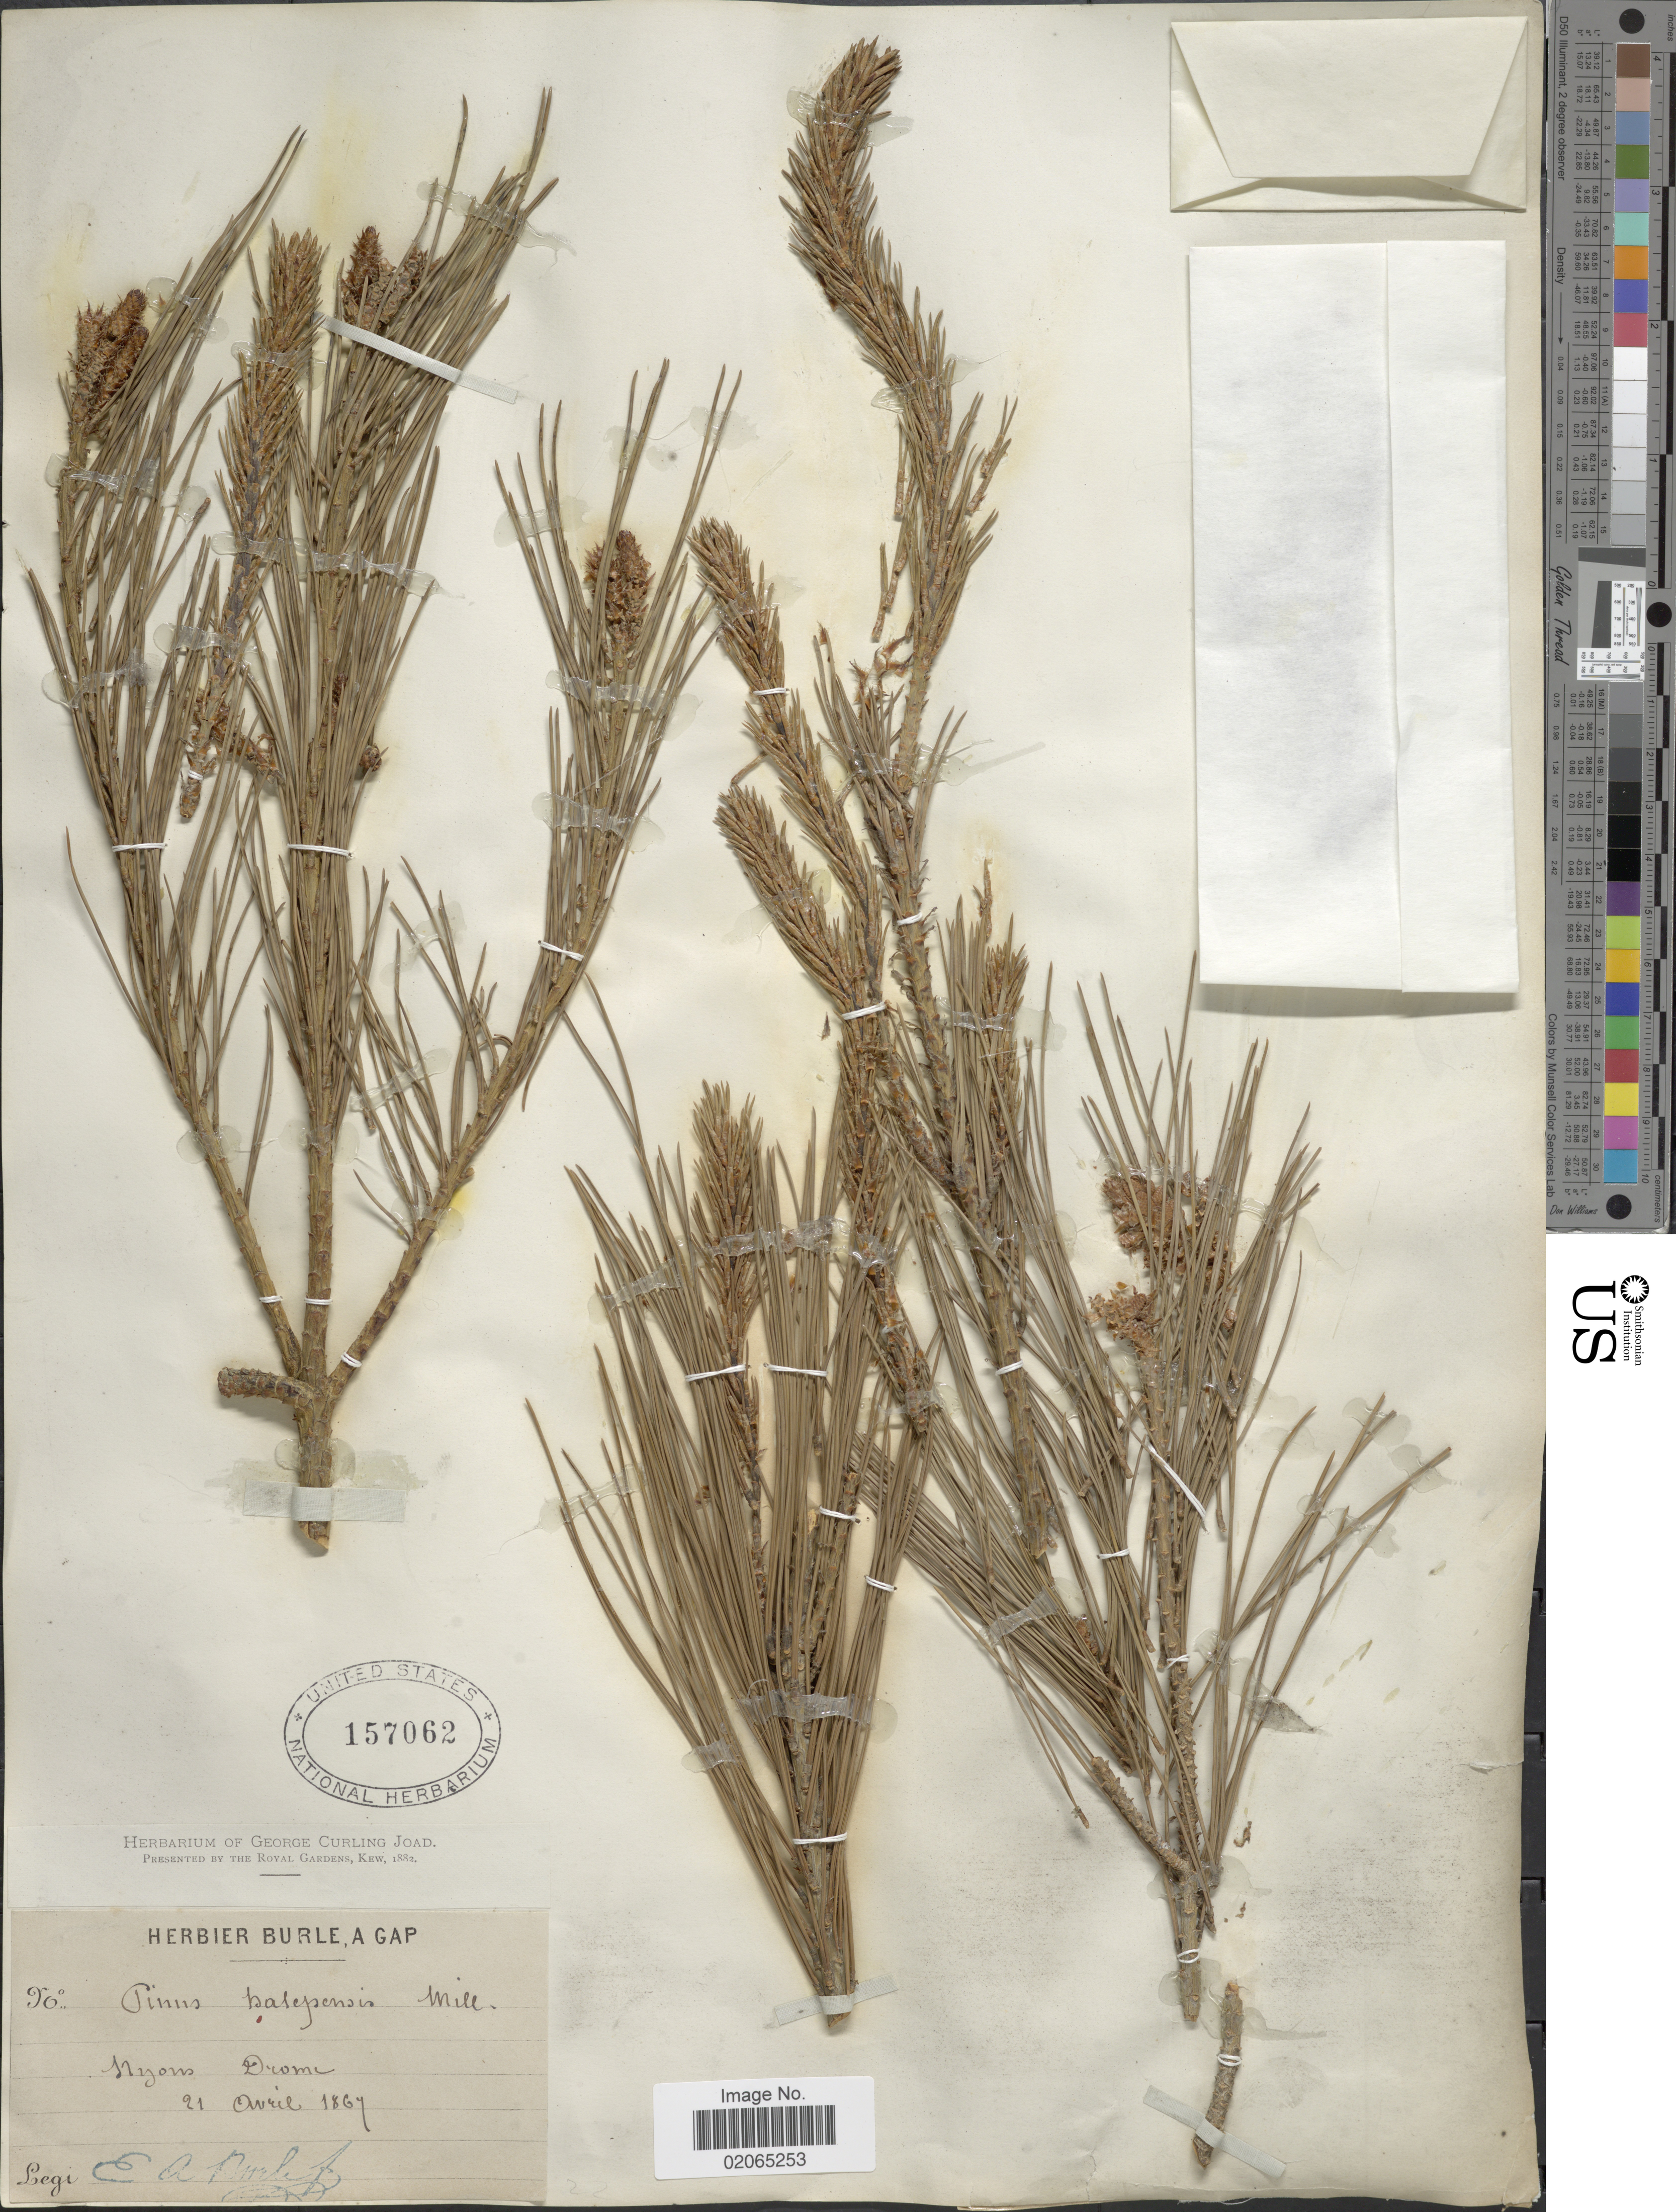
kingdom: Plantae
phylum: Tracheophyta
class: Pinopsida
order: Pinales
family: Pinaceae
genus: Pinus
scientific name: Pinus halepensis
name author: Mill.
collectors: E. Burle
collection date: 1867-04-21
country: France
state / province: Auvergne-Rhône-Alpes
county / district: Drôme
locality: Nyons. Drôme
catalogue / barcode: US 157062